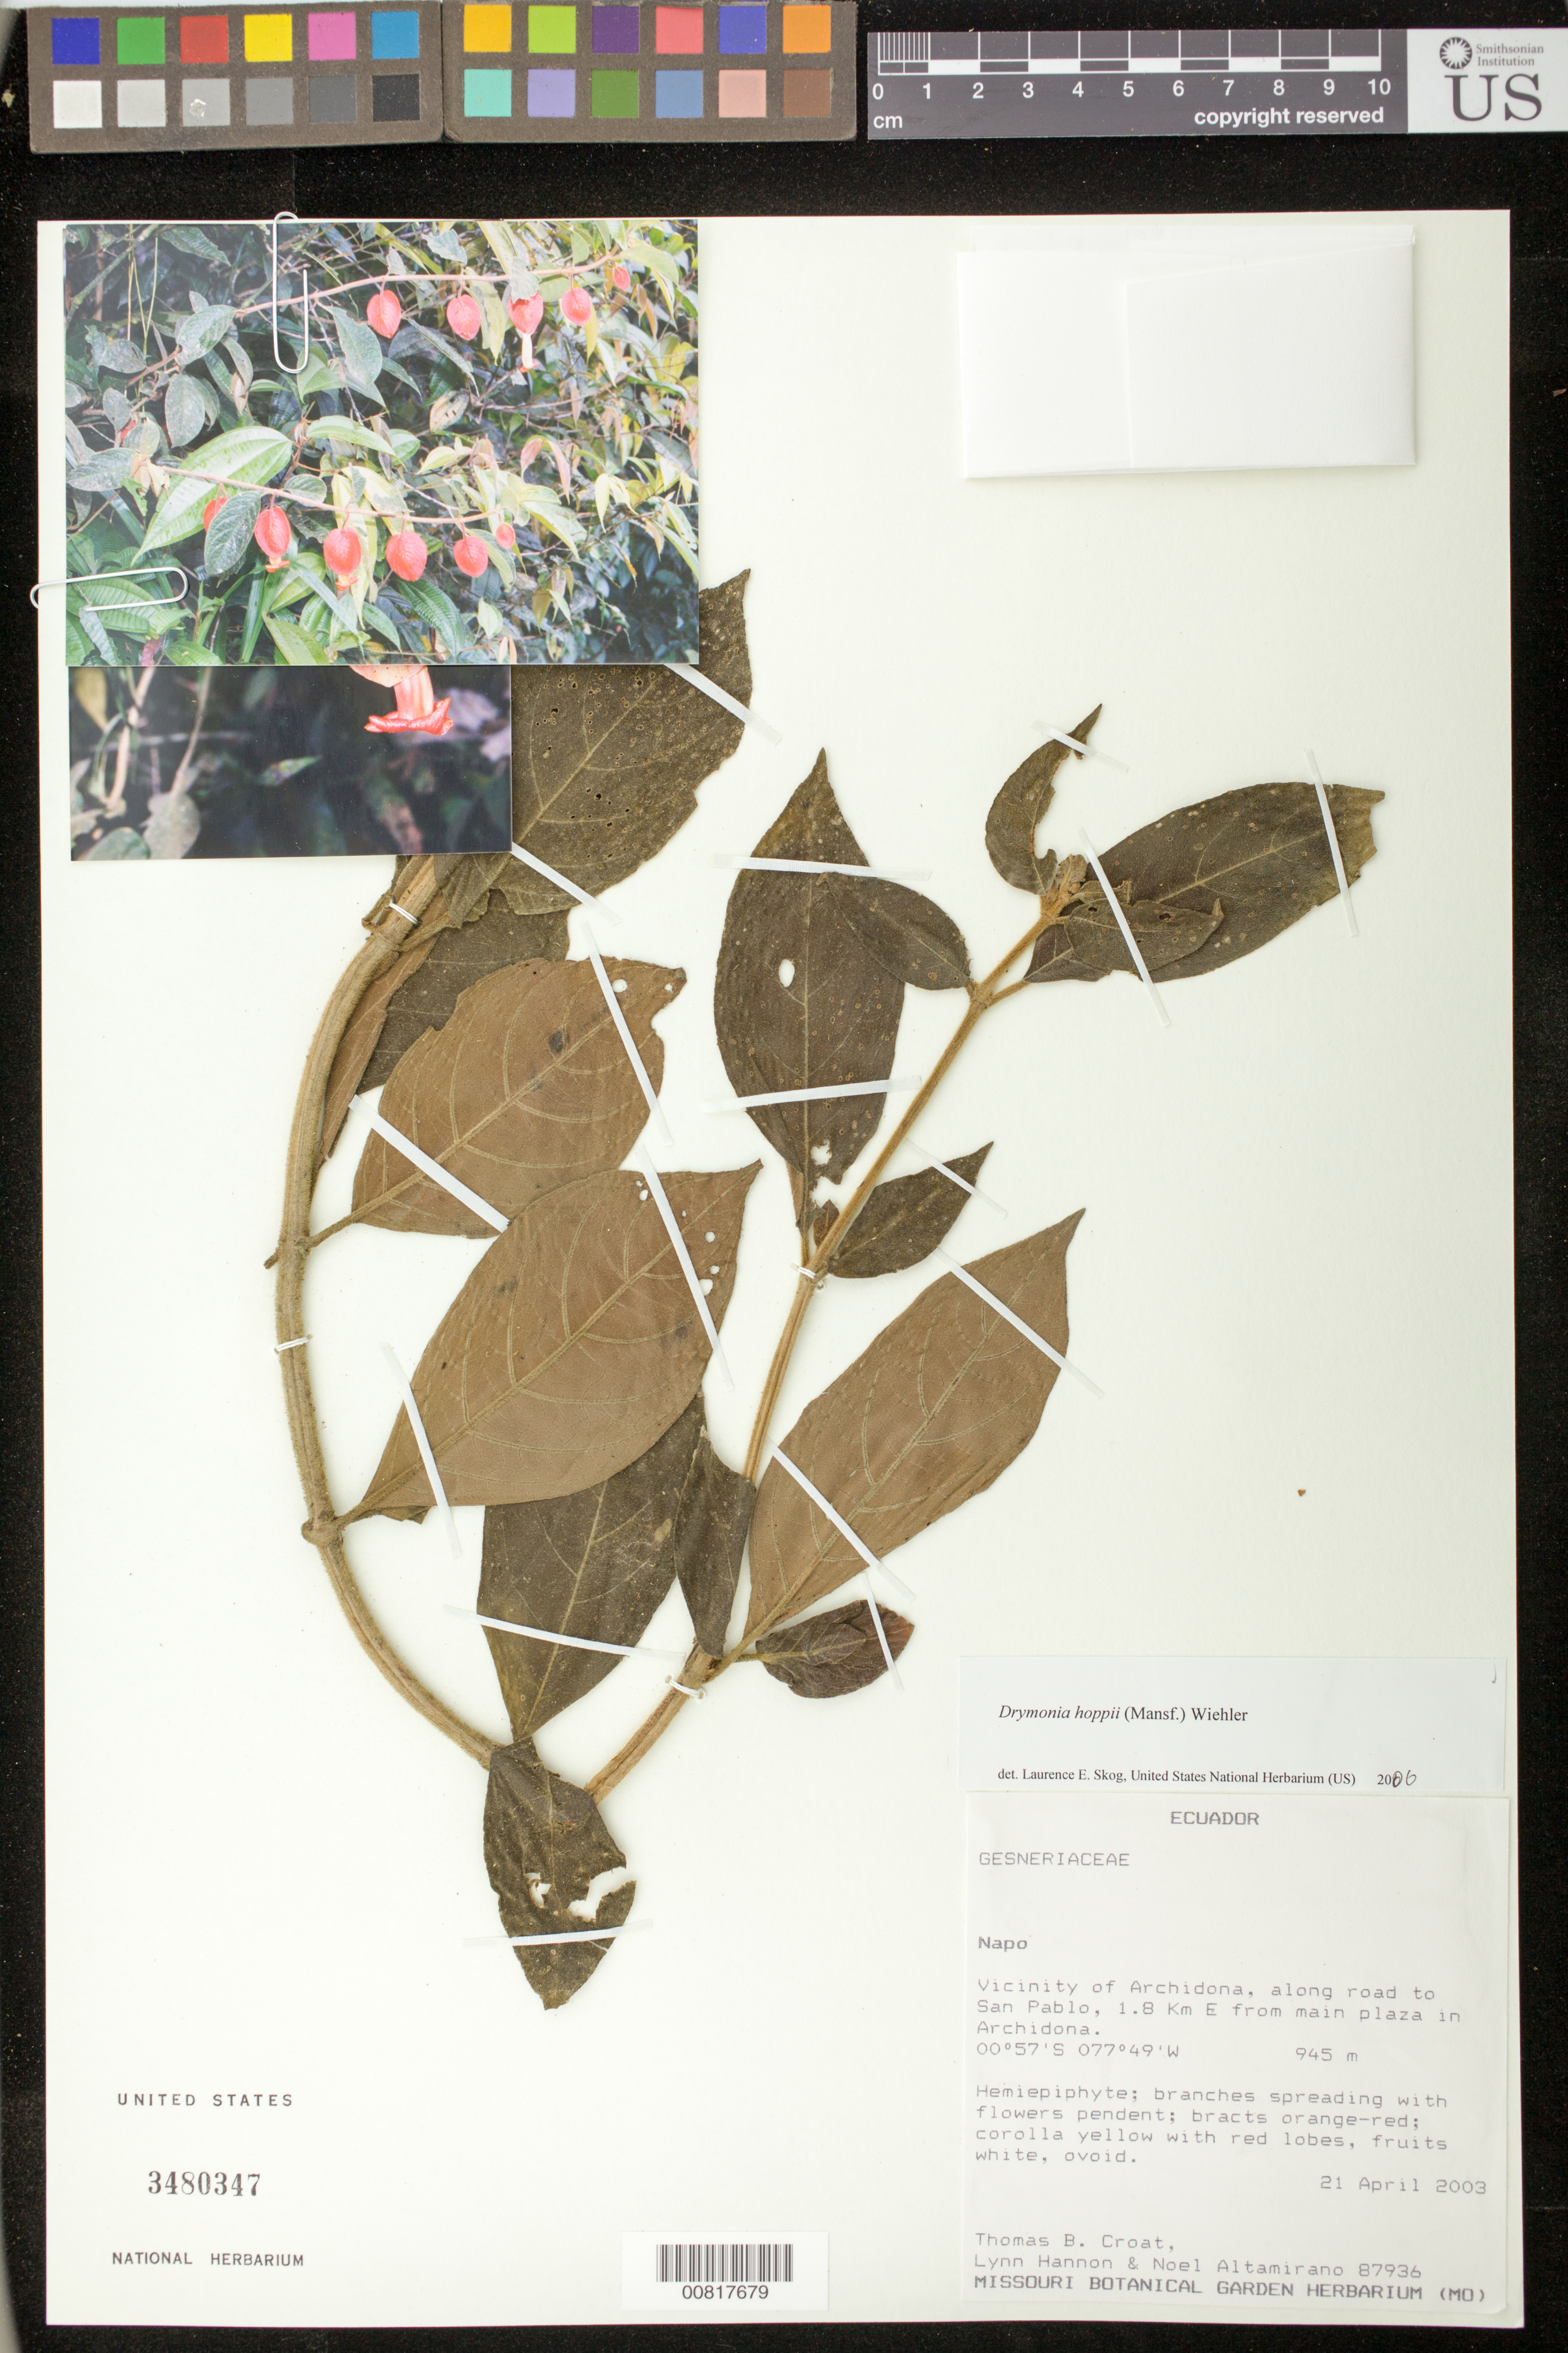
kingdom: Plantae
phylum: Tracheophyta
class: Magnoliopsida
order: Lamiales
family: Gesneriaceae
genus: Drymonia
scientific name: Drymonia hoppii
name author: (Mansf.) Wiehler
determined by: Skog, Laurence E.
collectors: T. B. Croat, L. Hannon & N. Altamirano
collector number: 87936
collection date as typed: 21 Apr 2003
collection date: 2003-04-21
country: Ecuador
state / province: Napo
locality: Napo. Vicinity of Archidona, along road to San Pablo, 1.8 km E from main plaza in Archidona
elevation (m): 945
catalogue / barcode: US 3480347